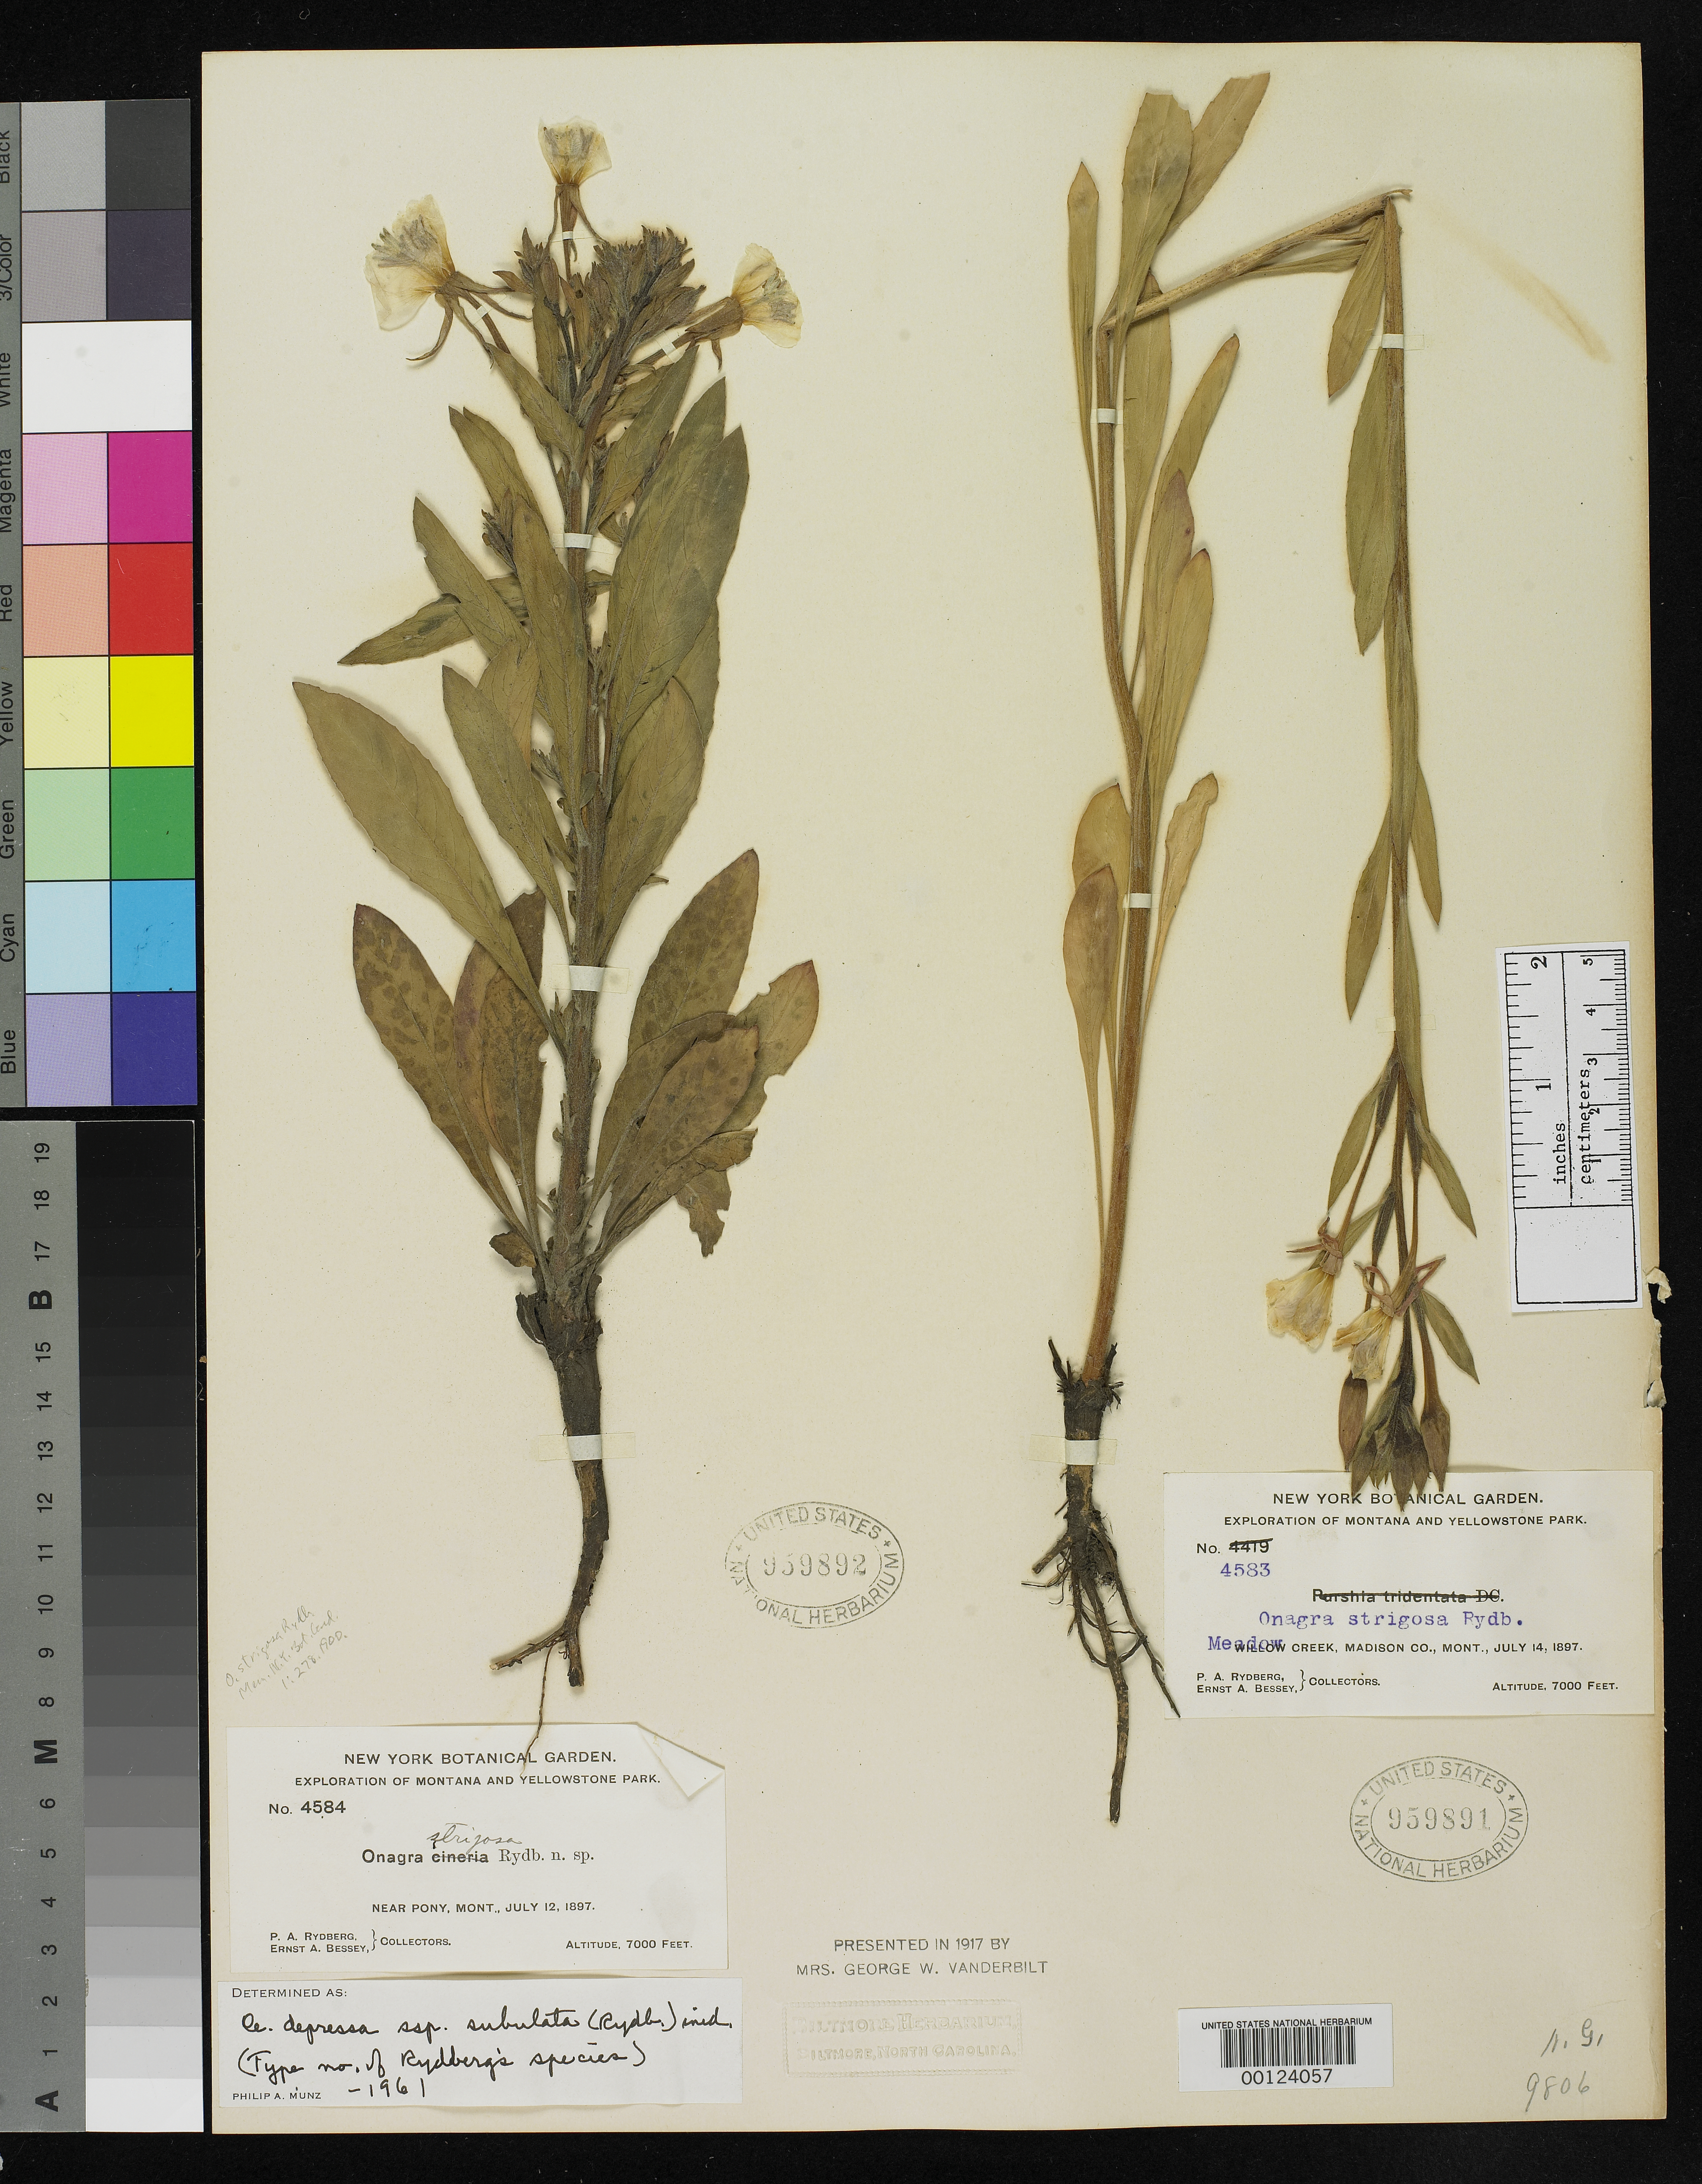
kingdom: Plantae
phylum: Tracheophyta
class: Magnoliopsida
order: Myrtales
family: Onagraceae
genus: Onagra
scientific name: Onagra strigosa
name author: Rydb.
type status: Syntype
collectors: P. A. Rydberg & E. Bessey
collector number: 4583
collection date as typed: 14 Jul 1897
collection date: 1897-07-14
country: United States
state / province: Montana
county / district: Madison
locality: Meadow Creek.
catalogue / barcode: US 959891